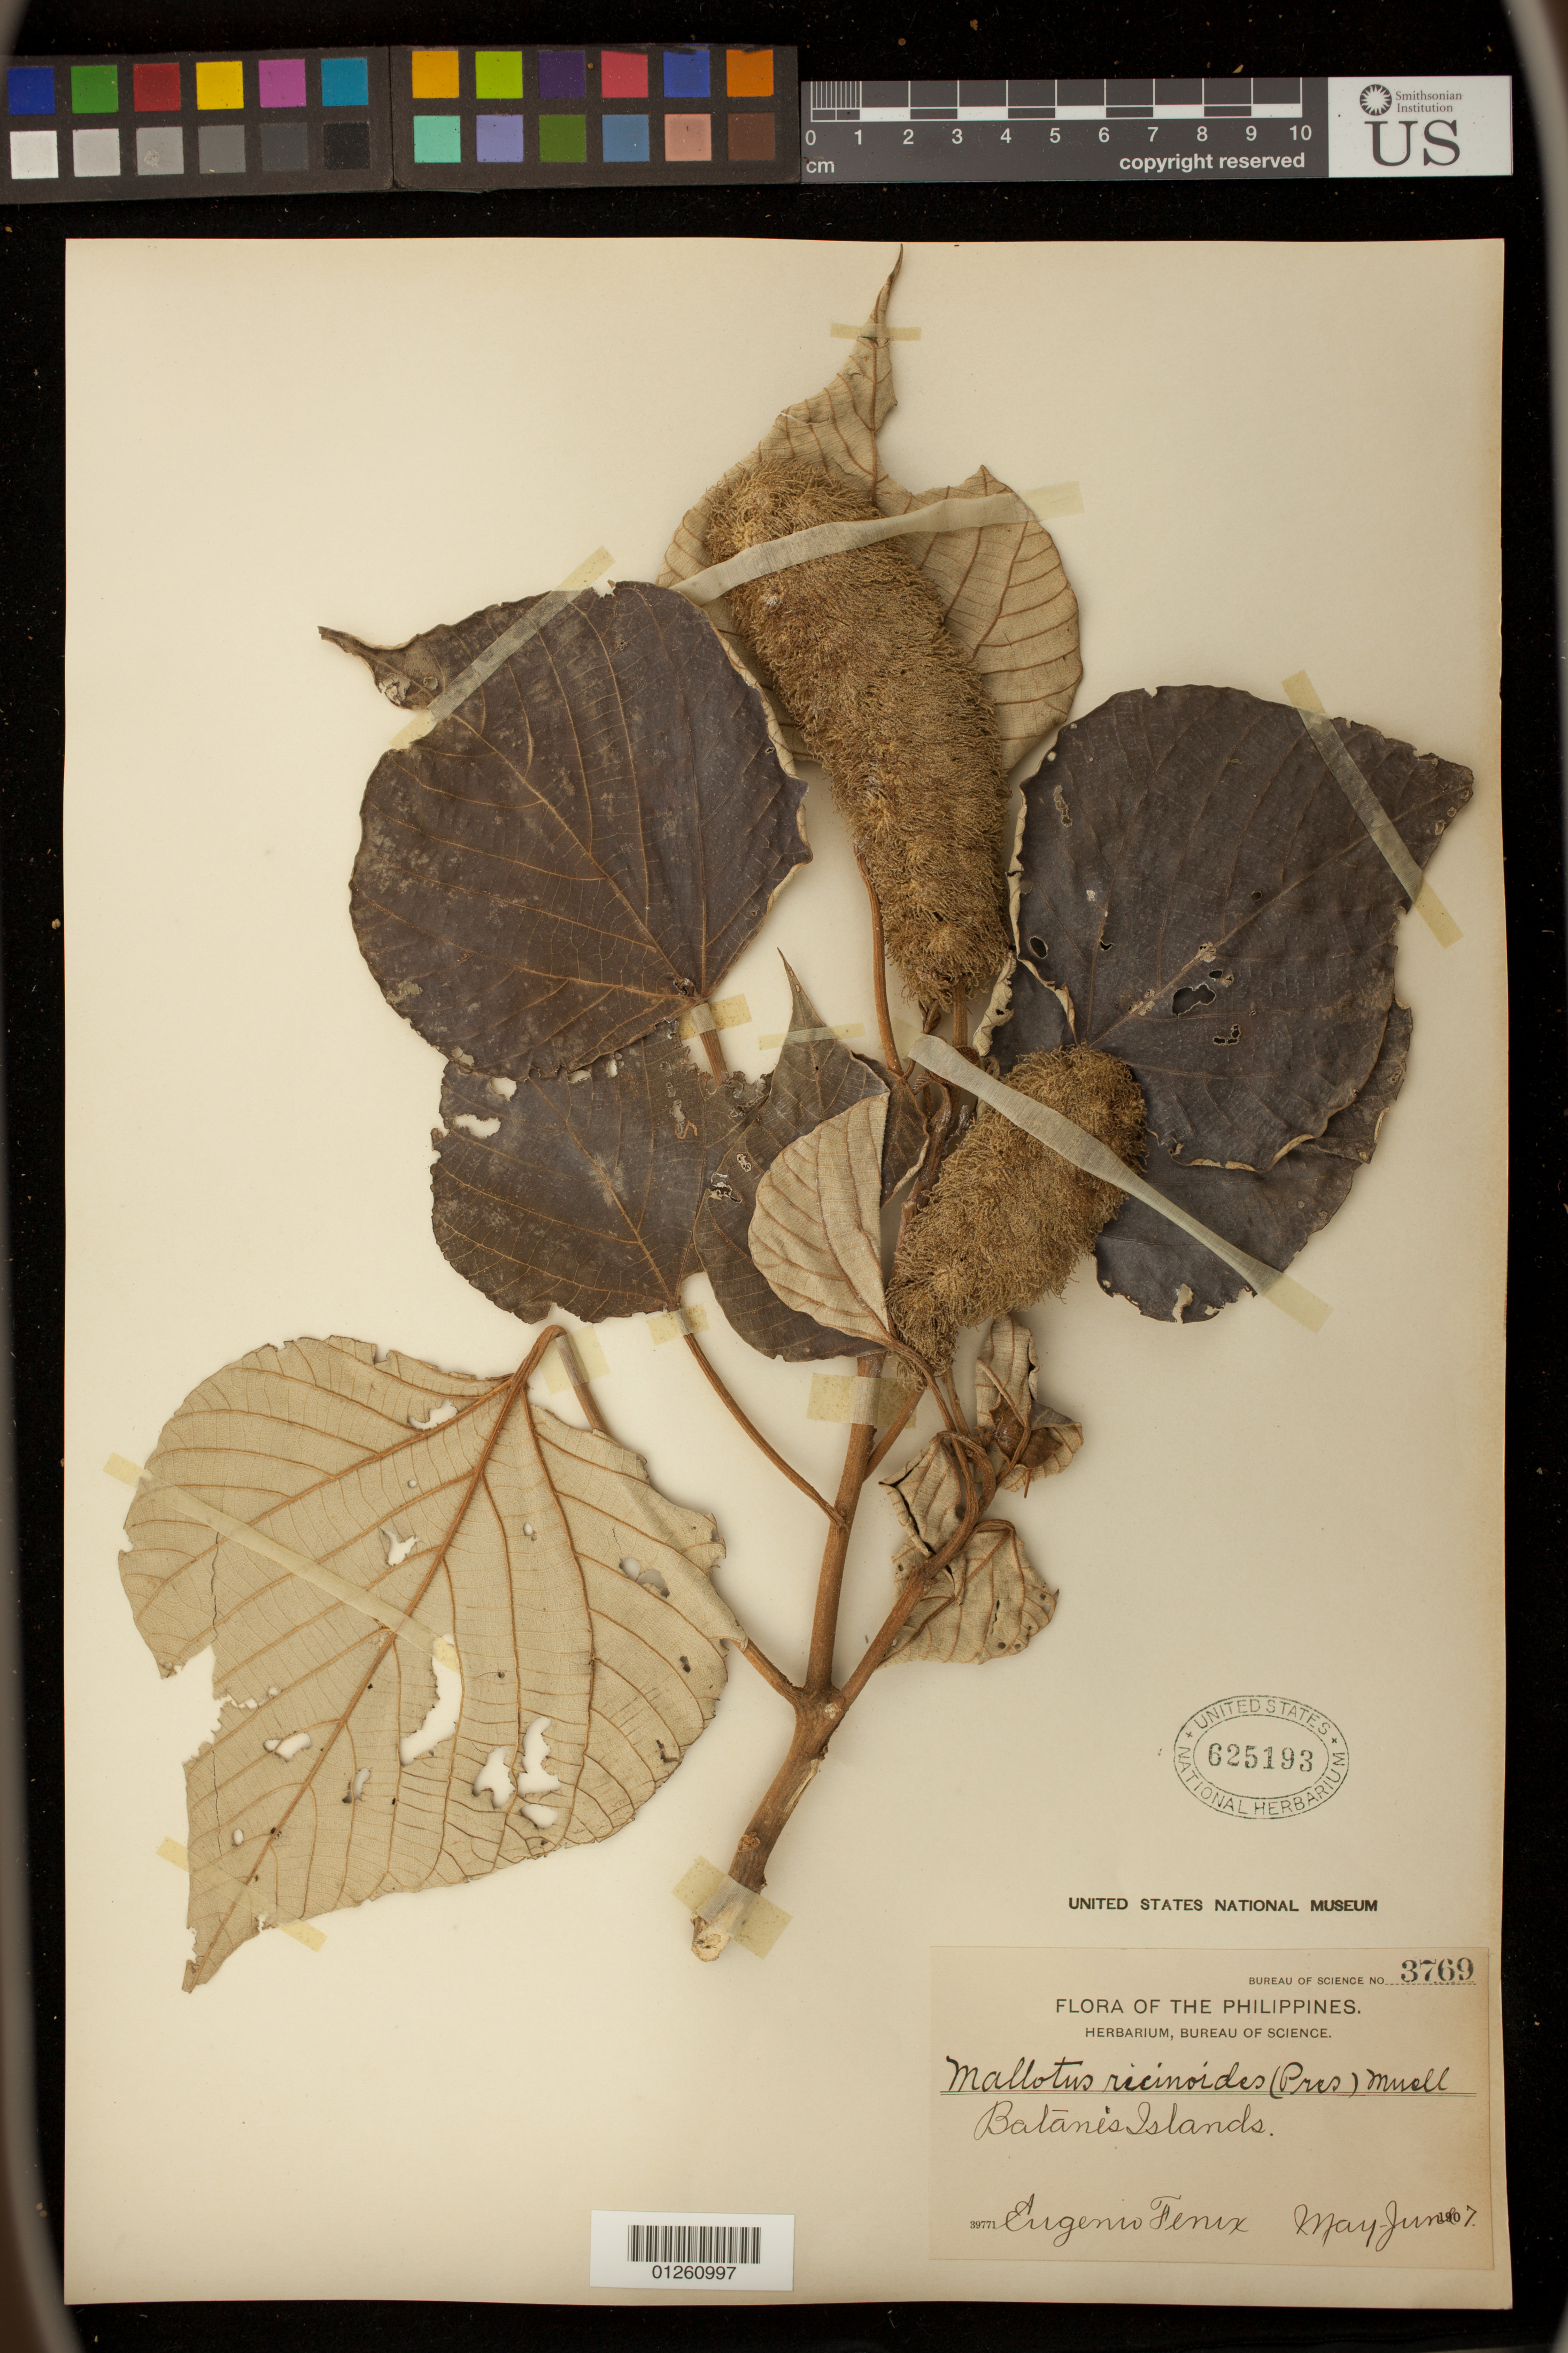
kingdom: Plantae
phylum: Tracheophyta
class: Magnoliopsida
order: Malpighiales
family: Euphorbiaceae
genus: Mallotus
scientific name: Mallotus ricinoides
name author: (Pers.) Müll. Arg.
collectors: E. Fenix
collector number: Bur. Sci. 3769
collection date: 1907-05/1907-06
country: Philippines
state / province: Cagayan Valley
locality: Batanes Islands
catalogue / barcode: US 625193